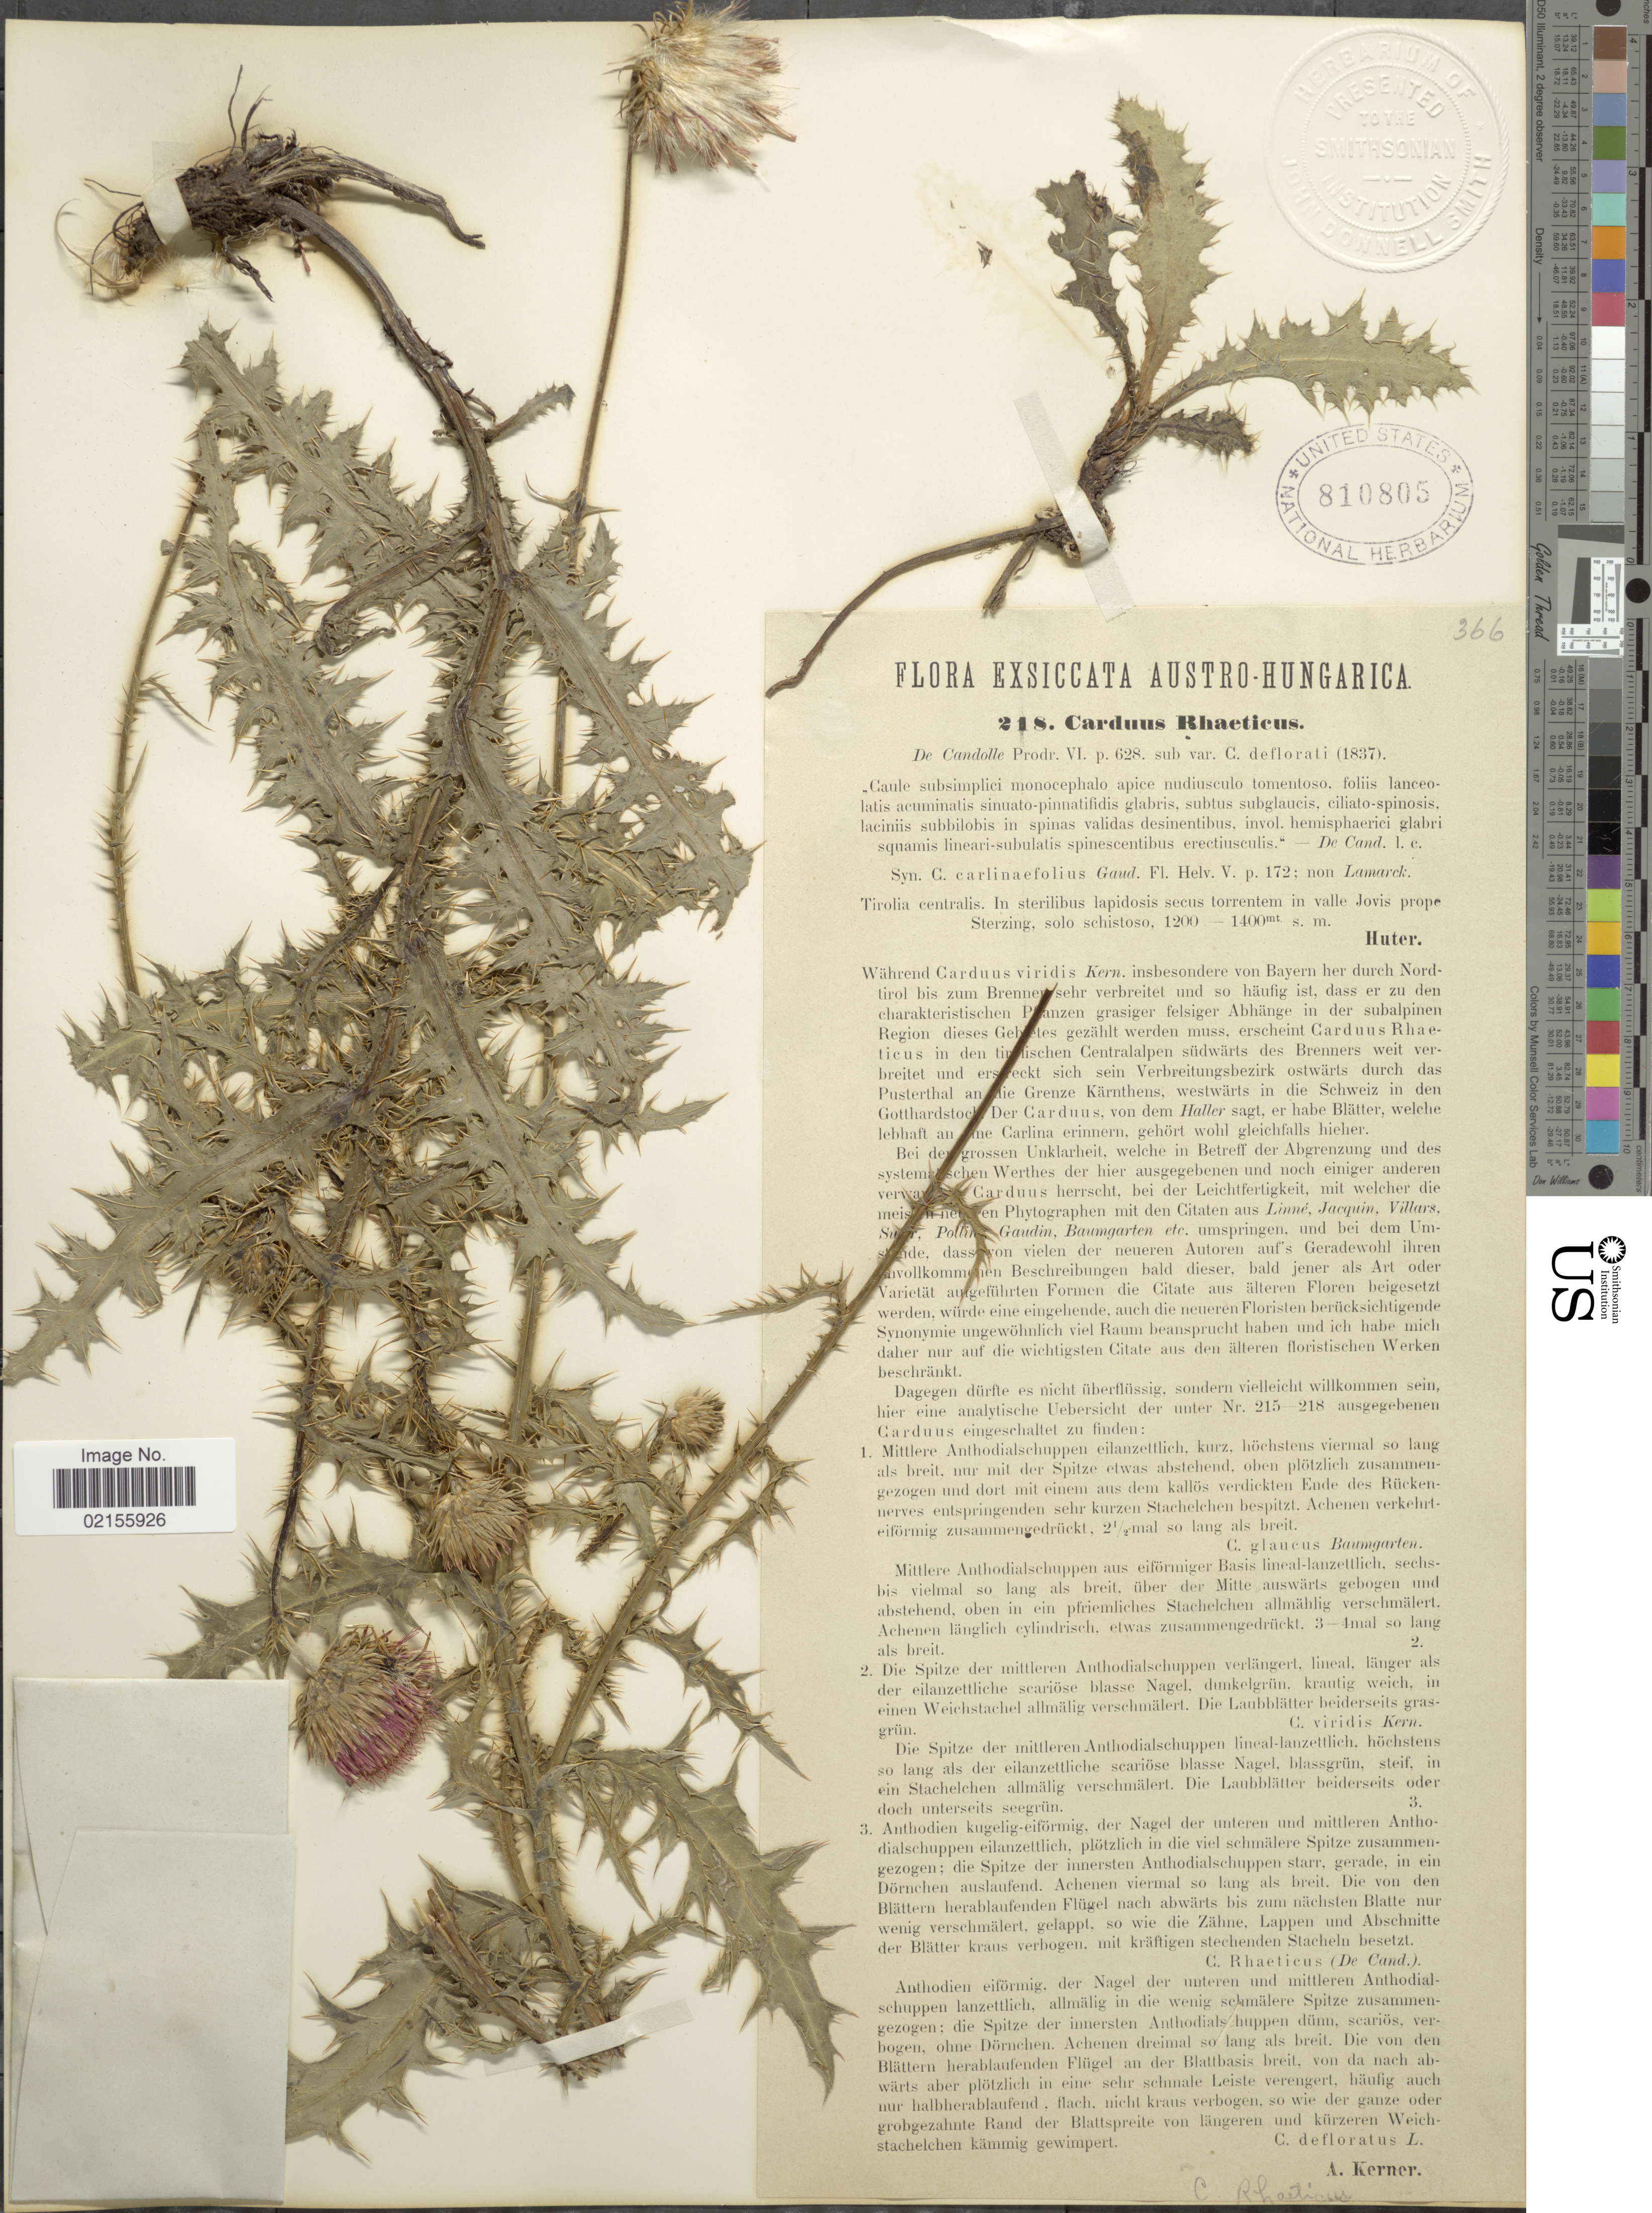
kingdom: Plantae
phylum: Tracheophyta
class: Magnoliopsida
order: Asterales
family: Asteraceae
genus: Carduus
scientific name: Carduus defloratus subsp. rhaeticus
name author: (DC.) Murr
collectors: -. Huter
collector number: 218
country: Austria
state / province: Tirol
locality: Tirolia centralis. In sterilibus lapidosis secus torrente, in valle Jovis prope Sterzing, solo schistoso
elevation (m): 1200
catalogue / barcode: US 810805